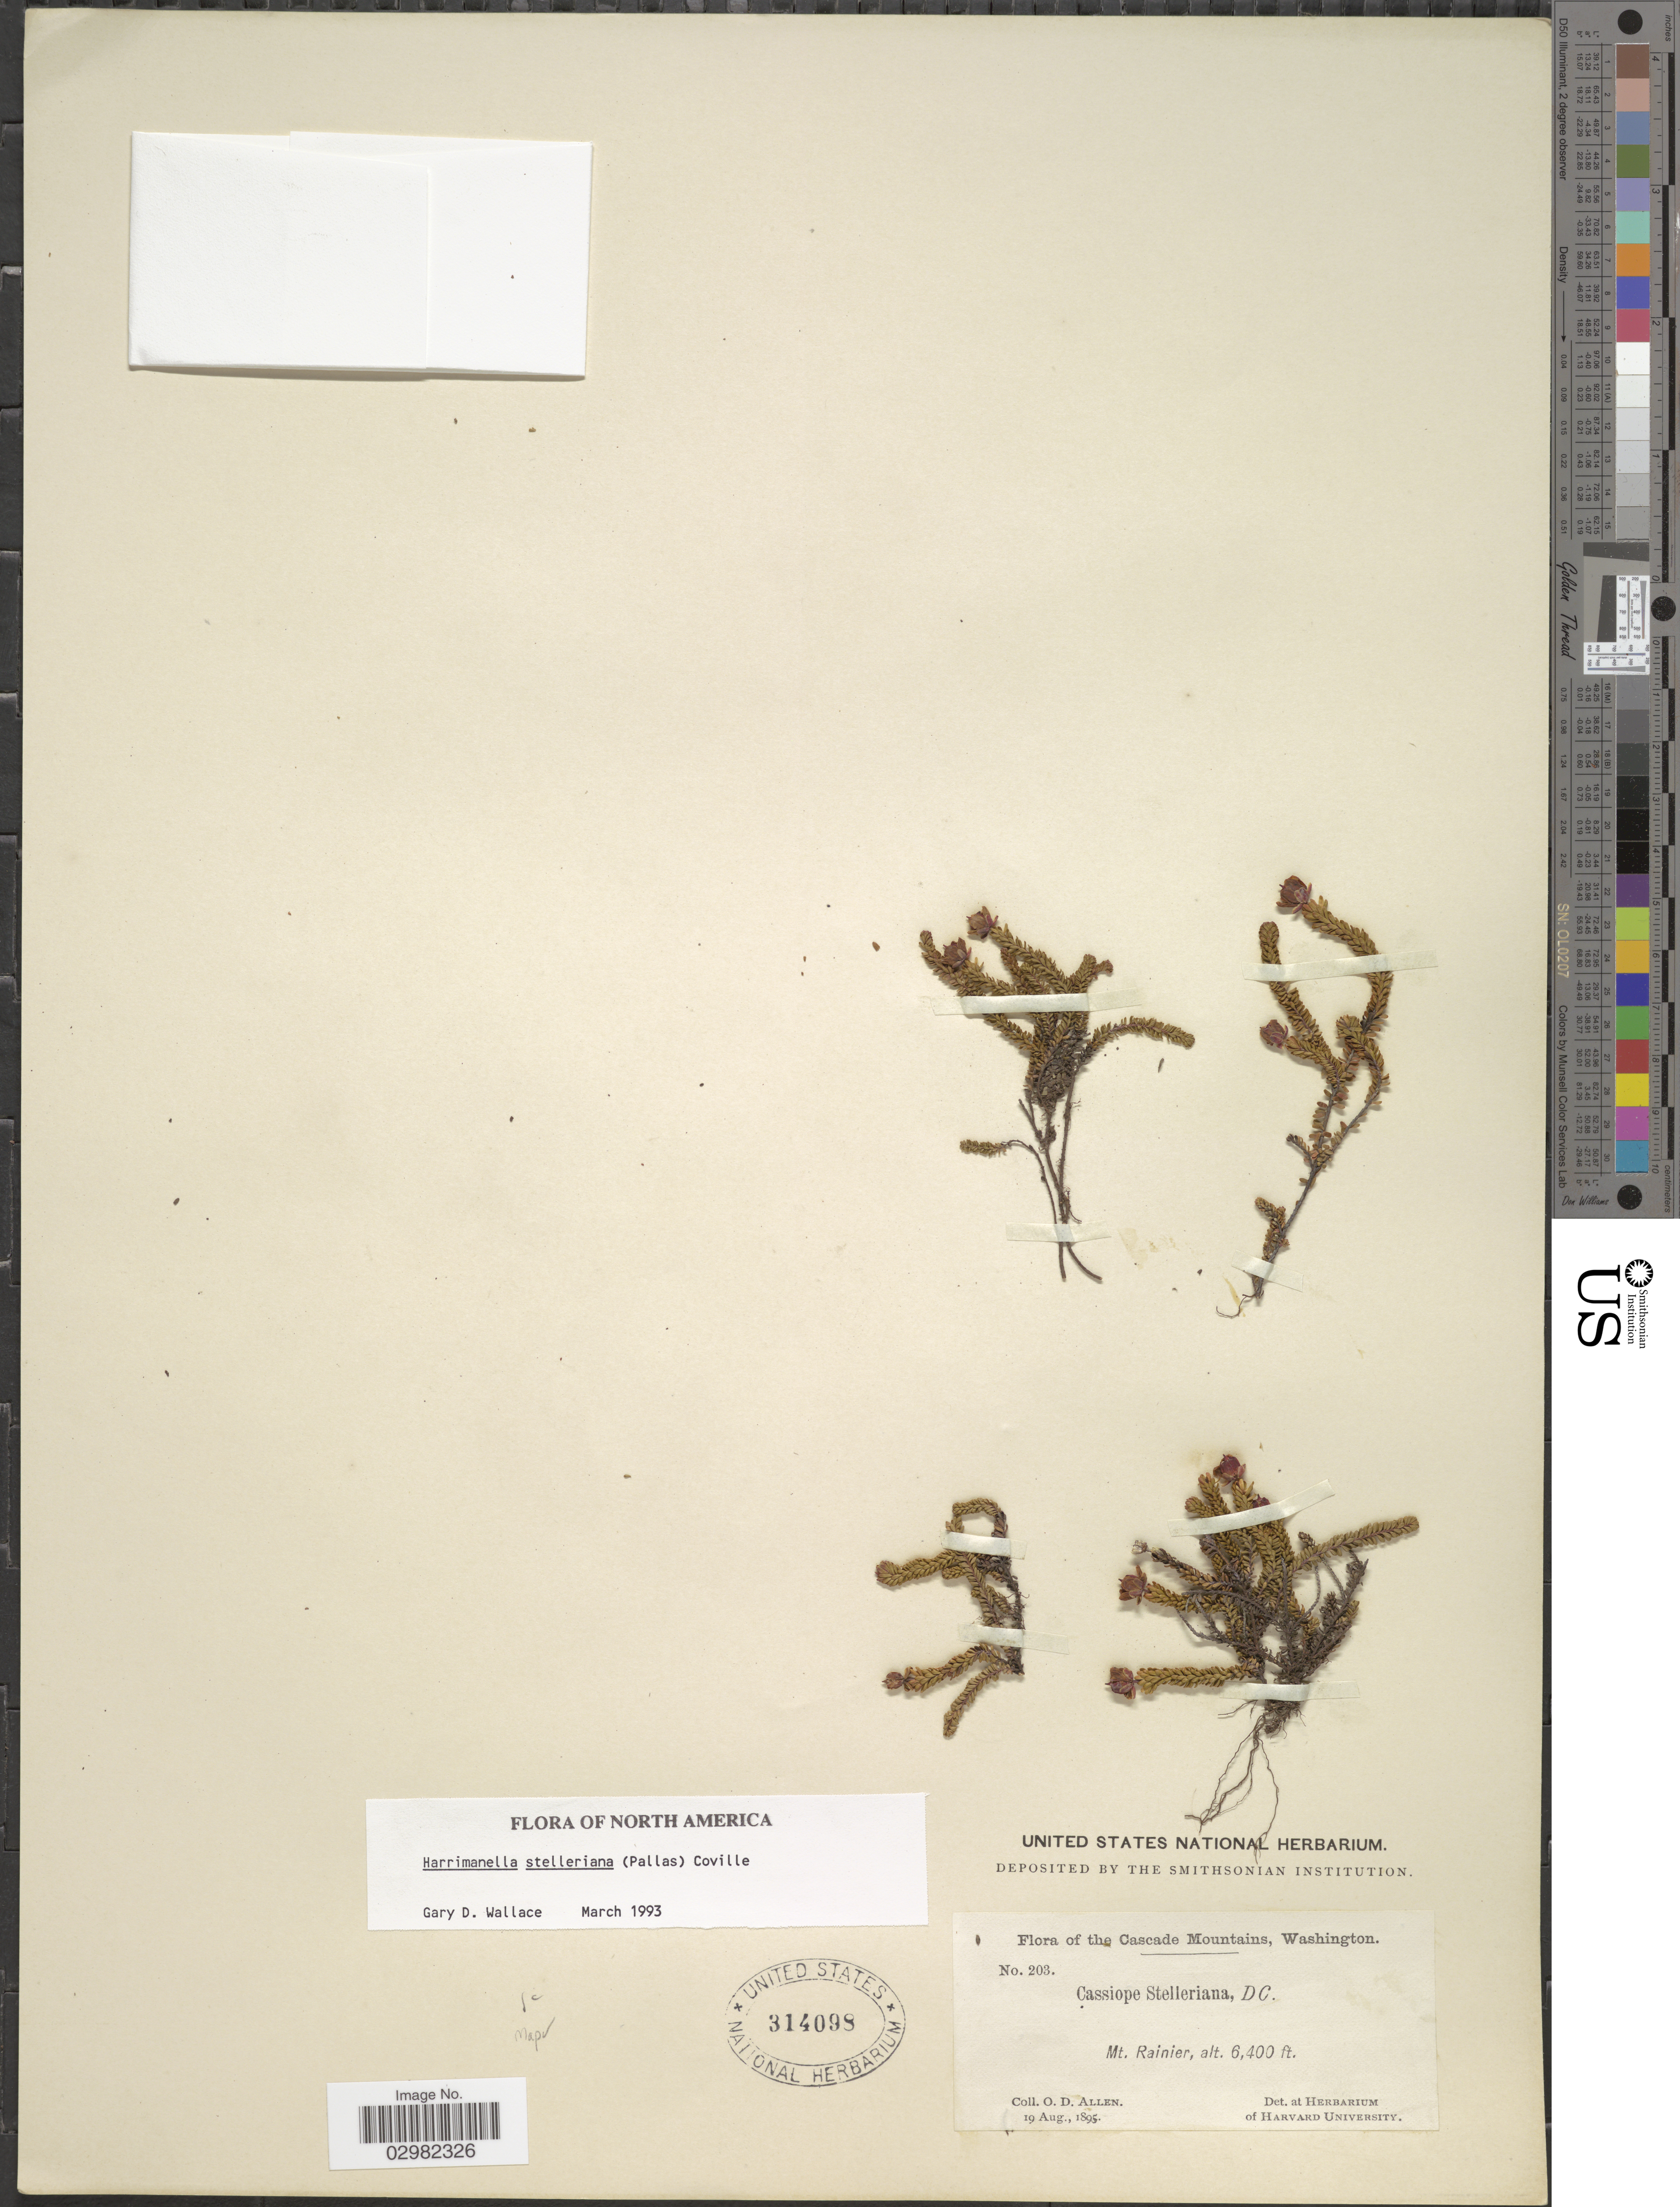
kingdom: Plantae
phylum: Tracheophyta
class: Magnoliopsida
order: Ericales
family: Ericaceae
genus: Harrimanella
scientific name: Harrimanella stelleriana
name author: (Pall.) Coville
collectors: O. D. Allen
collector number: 203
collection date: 1895-08-19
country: United States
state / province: Washington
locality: The Cascade Mountains, Mt. Rainier.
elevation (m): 1951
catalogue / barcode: US 314098